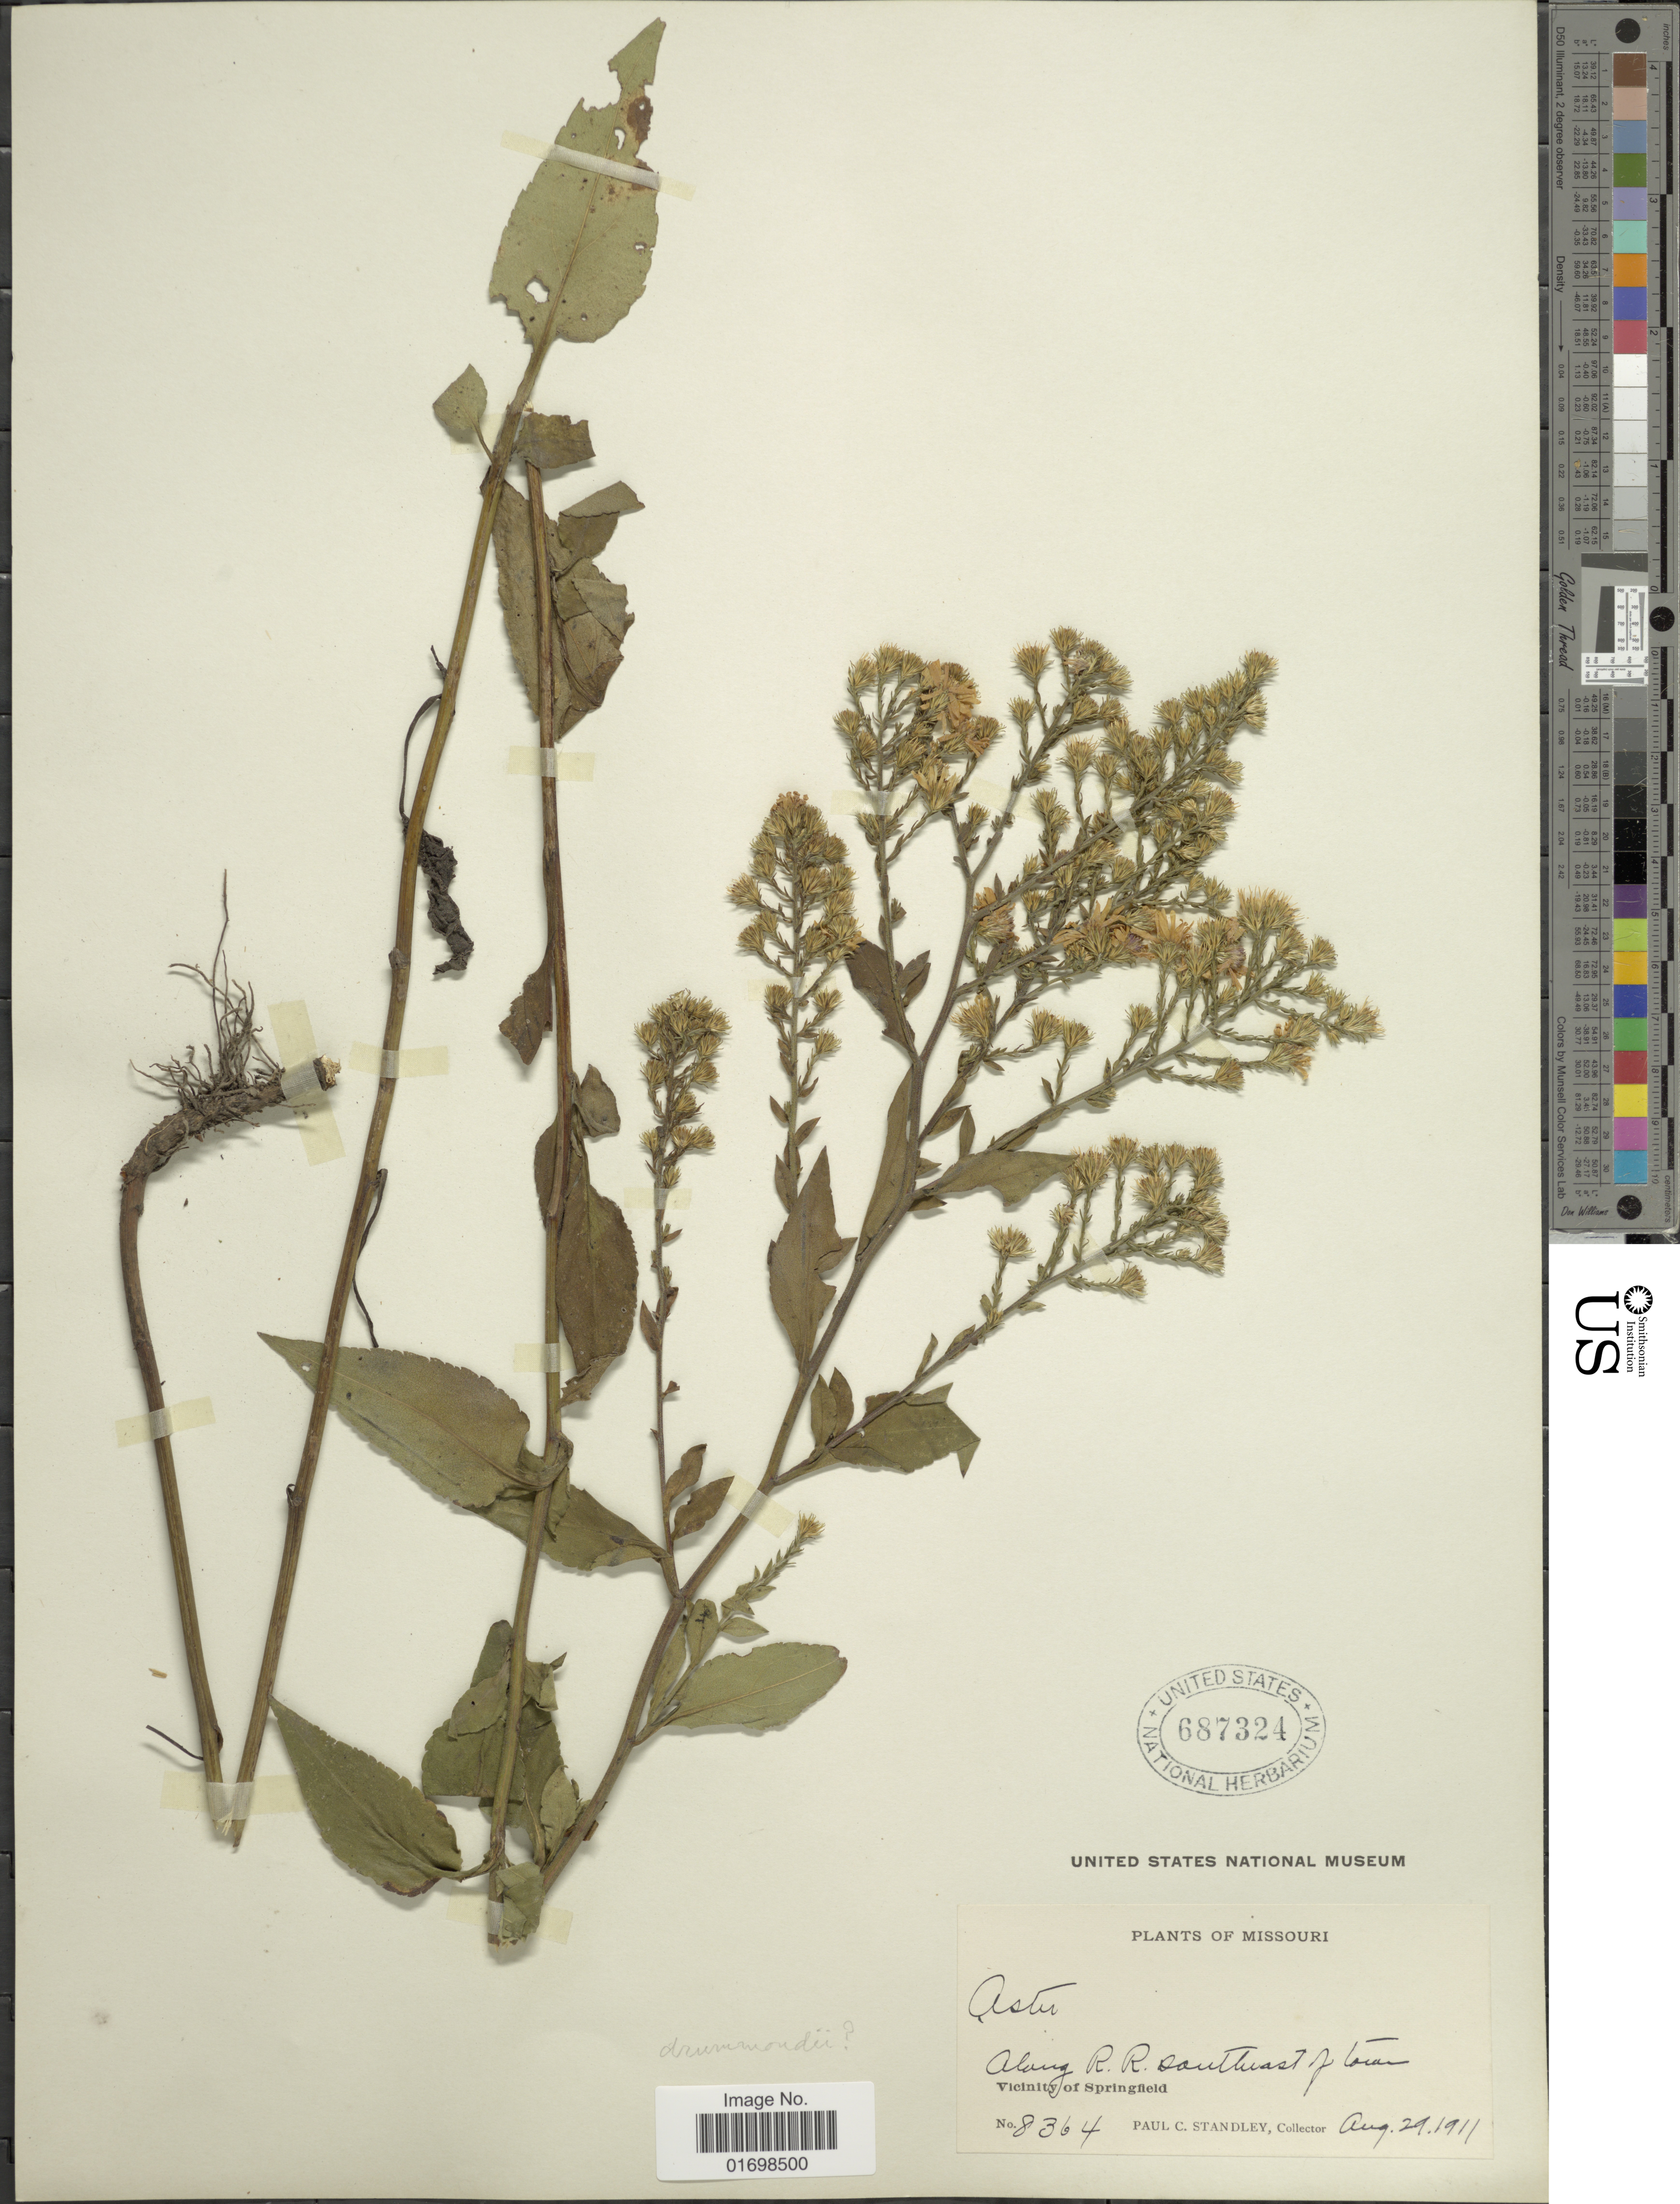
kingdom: Plantae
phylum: Tracheophyta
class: Magnoliopsida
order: Asterales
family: Asteraceae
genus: Symphyotrichum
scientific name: Symphyotrichum drummondii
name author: (Lindl.) G.L. Nesom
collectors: P. C. Standley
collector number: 8364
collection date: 1911-08-29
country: United States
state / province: Missouri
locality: Along R. R. southwast of town, Vicinity of Springfield.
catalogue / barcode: US 687324